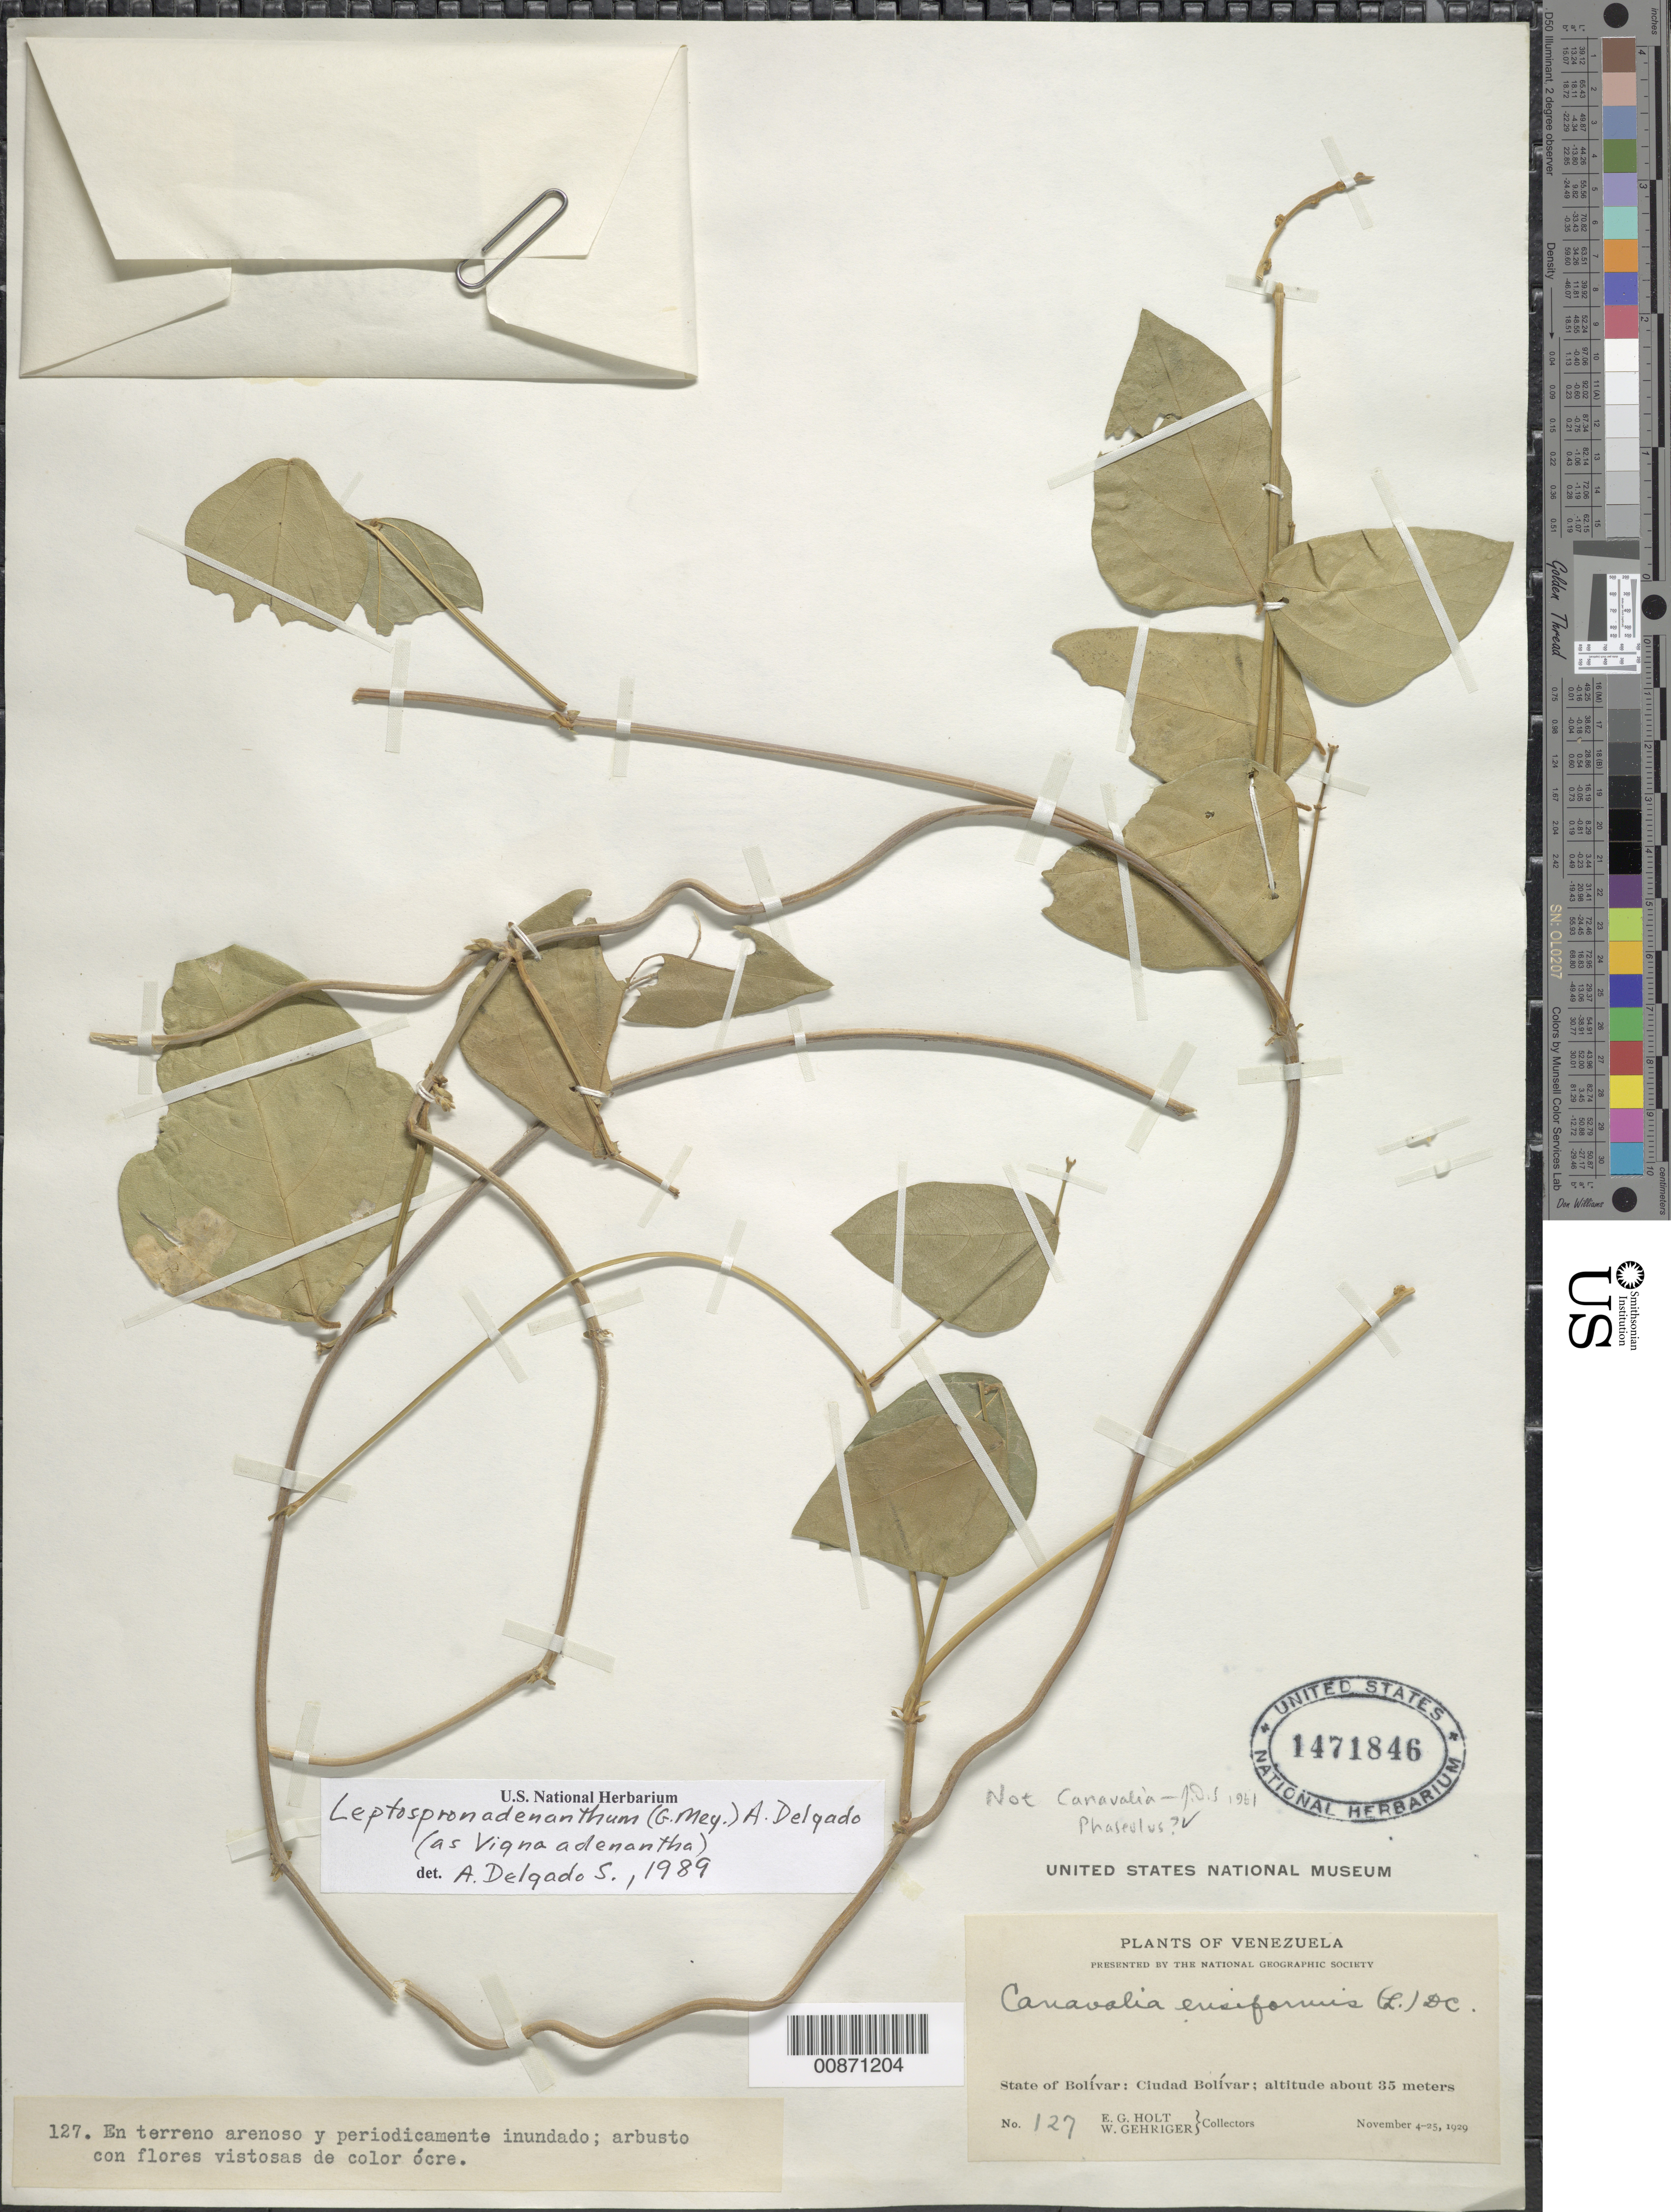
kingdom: Plantae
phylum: Tracheophyta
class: Magnoliopsida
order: Fabales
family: Fabaceae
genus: Leptospron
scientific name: Leptospron adenanthum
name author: (G. Mey.) A. Delgado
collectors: E. Holt & W. Gehriger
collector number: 127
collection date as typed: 4-Nov-29 to 25-Nov-29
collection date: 1929-11-04/1929-11-25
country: Venezuela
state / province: Bolívar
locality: Ciudad Bolívar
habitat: Terreno arenoso y periodicamente inundado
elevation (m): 35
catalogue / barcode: US 1471846